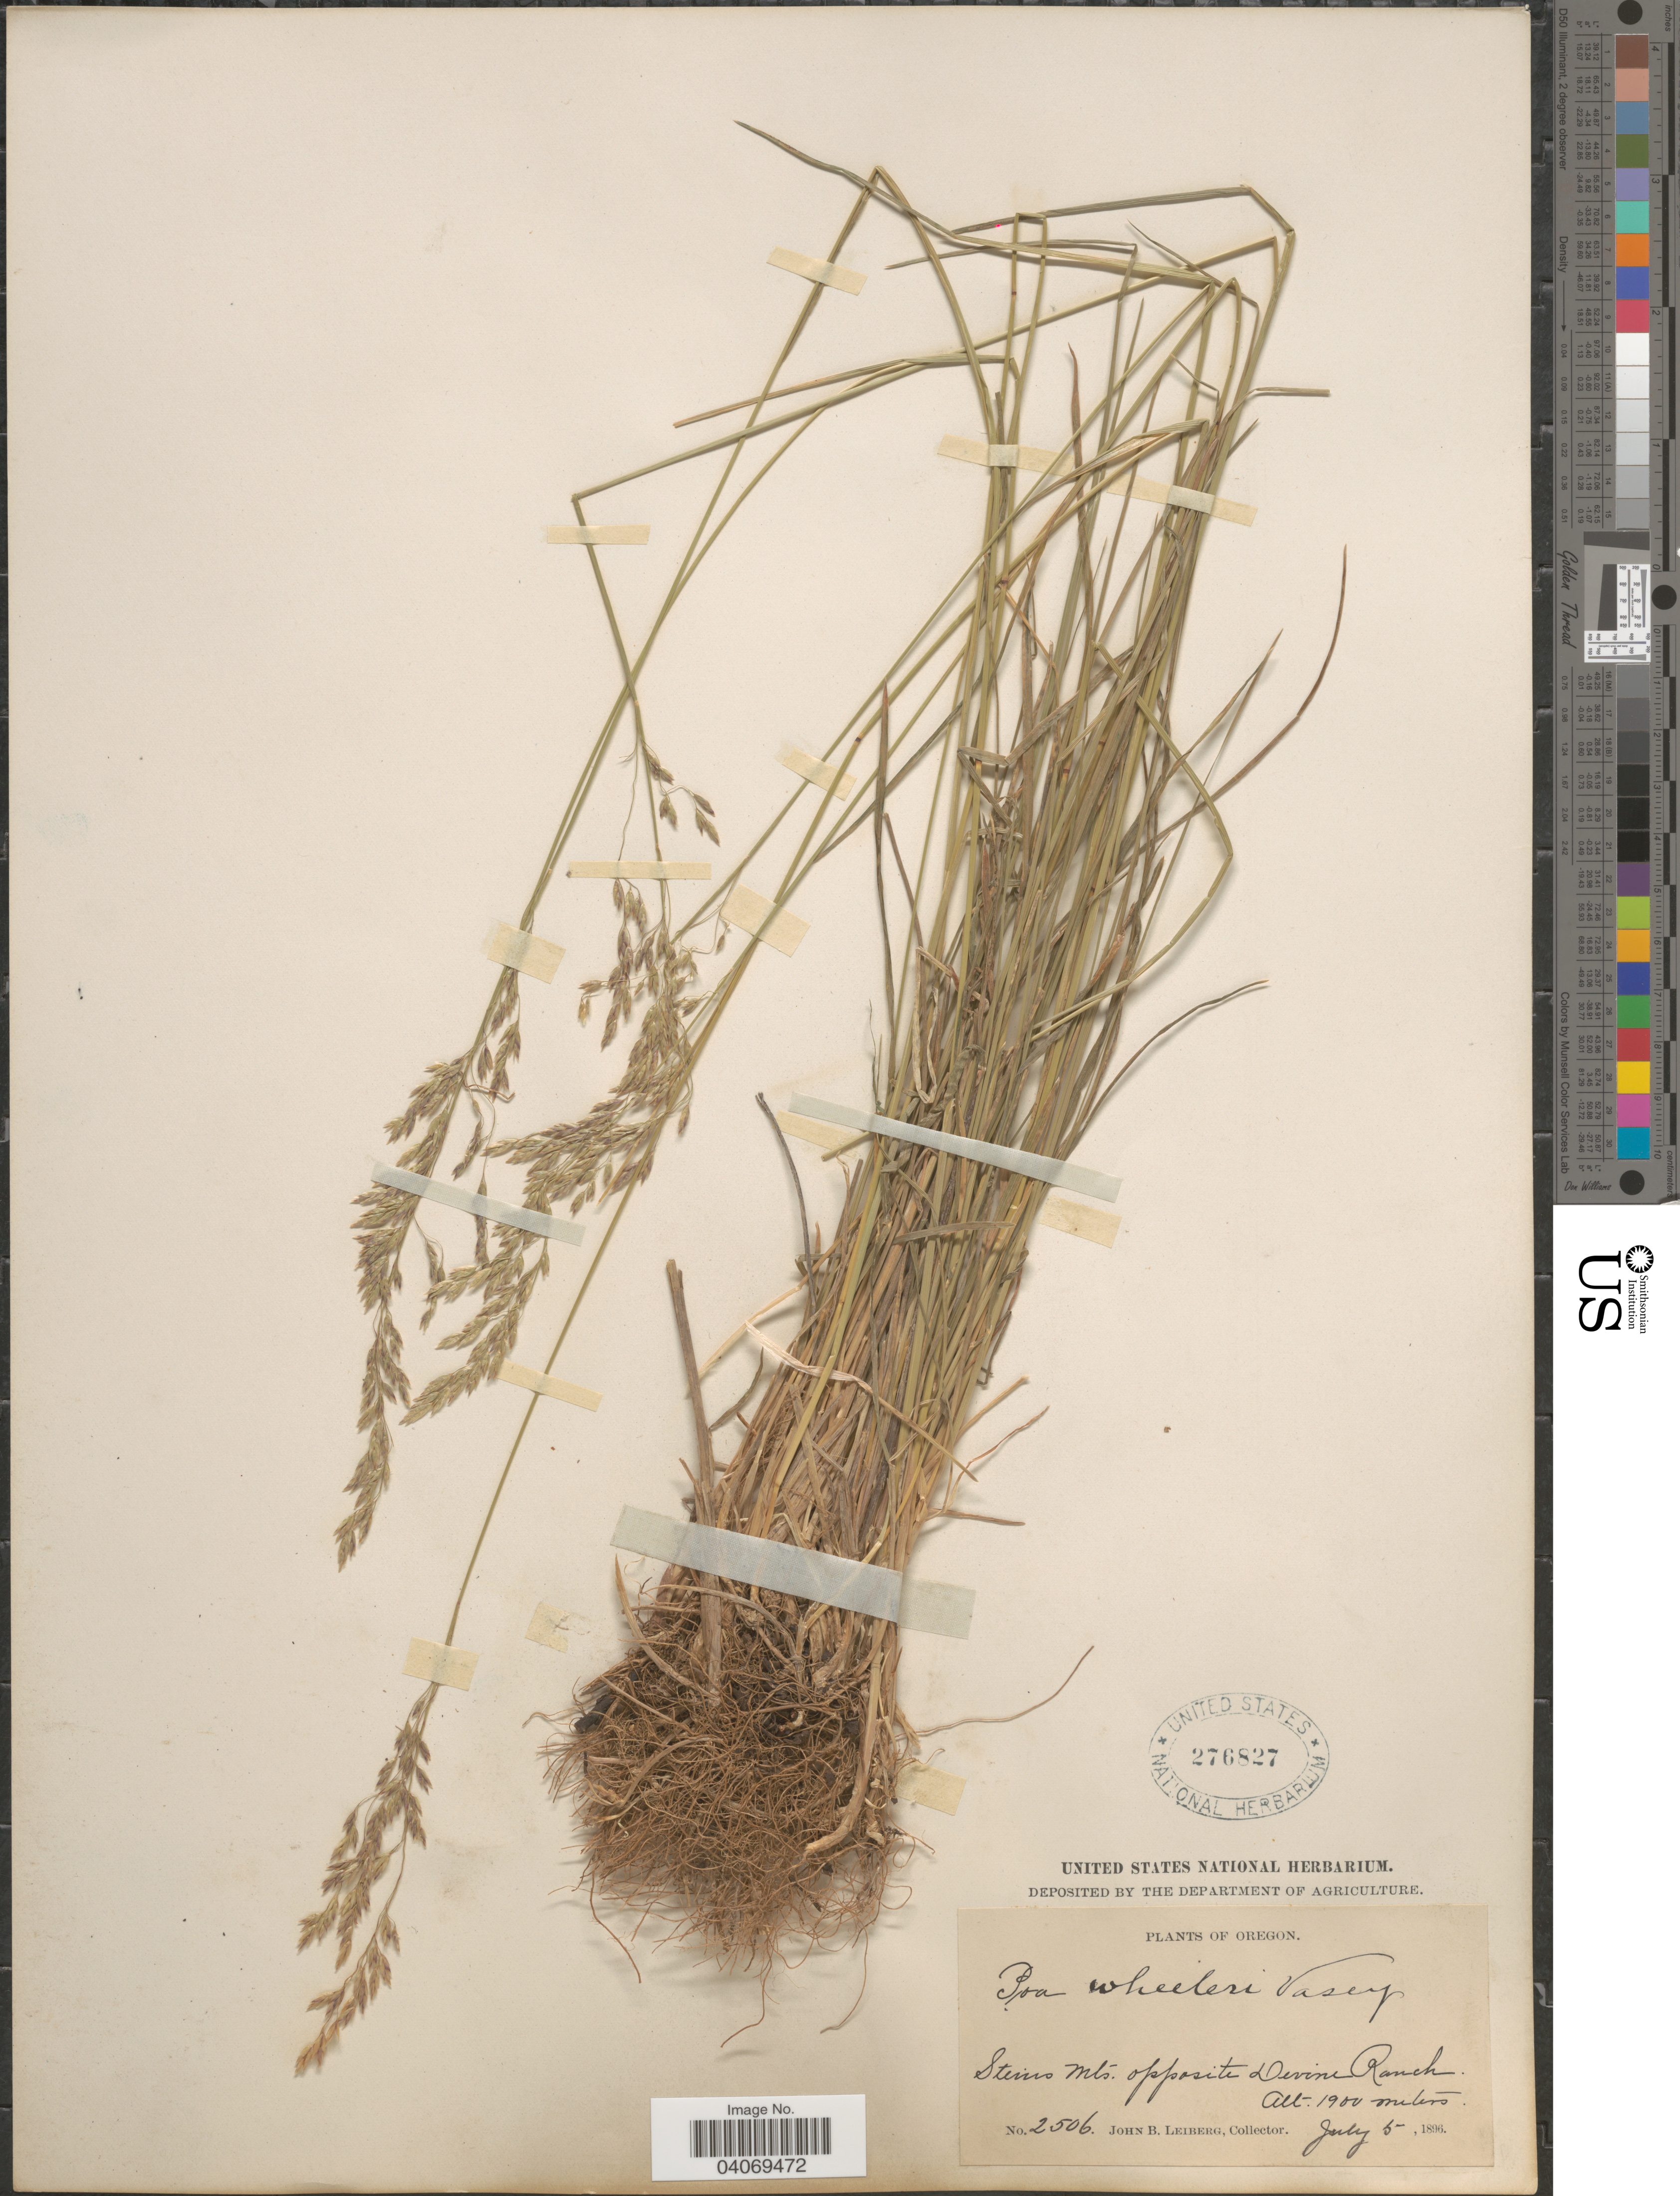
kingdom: Plantae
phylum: Tracheophyta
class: Liliopsida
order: Poales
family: Poaceae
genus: Poa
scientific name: Poa wheeleri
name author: Vasey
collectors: J. B. Leiberg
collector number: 2506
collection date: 1896-07-05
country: United States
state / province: Oregon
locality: Steins Mts. opposite Devine Ranch.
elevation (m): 1900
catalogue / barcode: US 276827